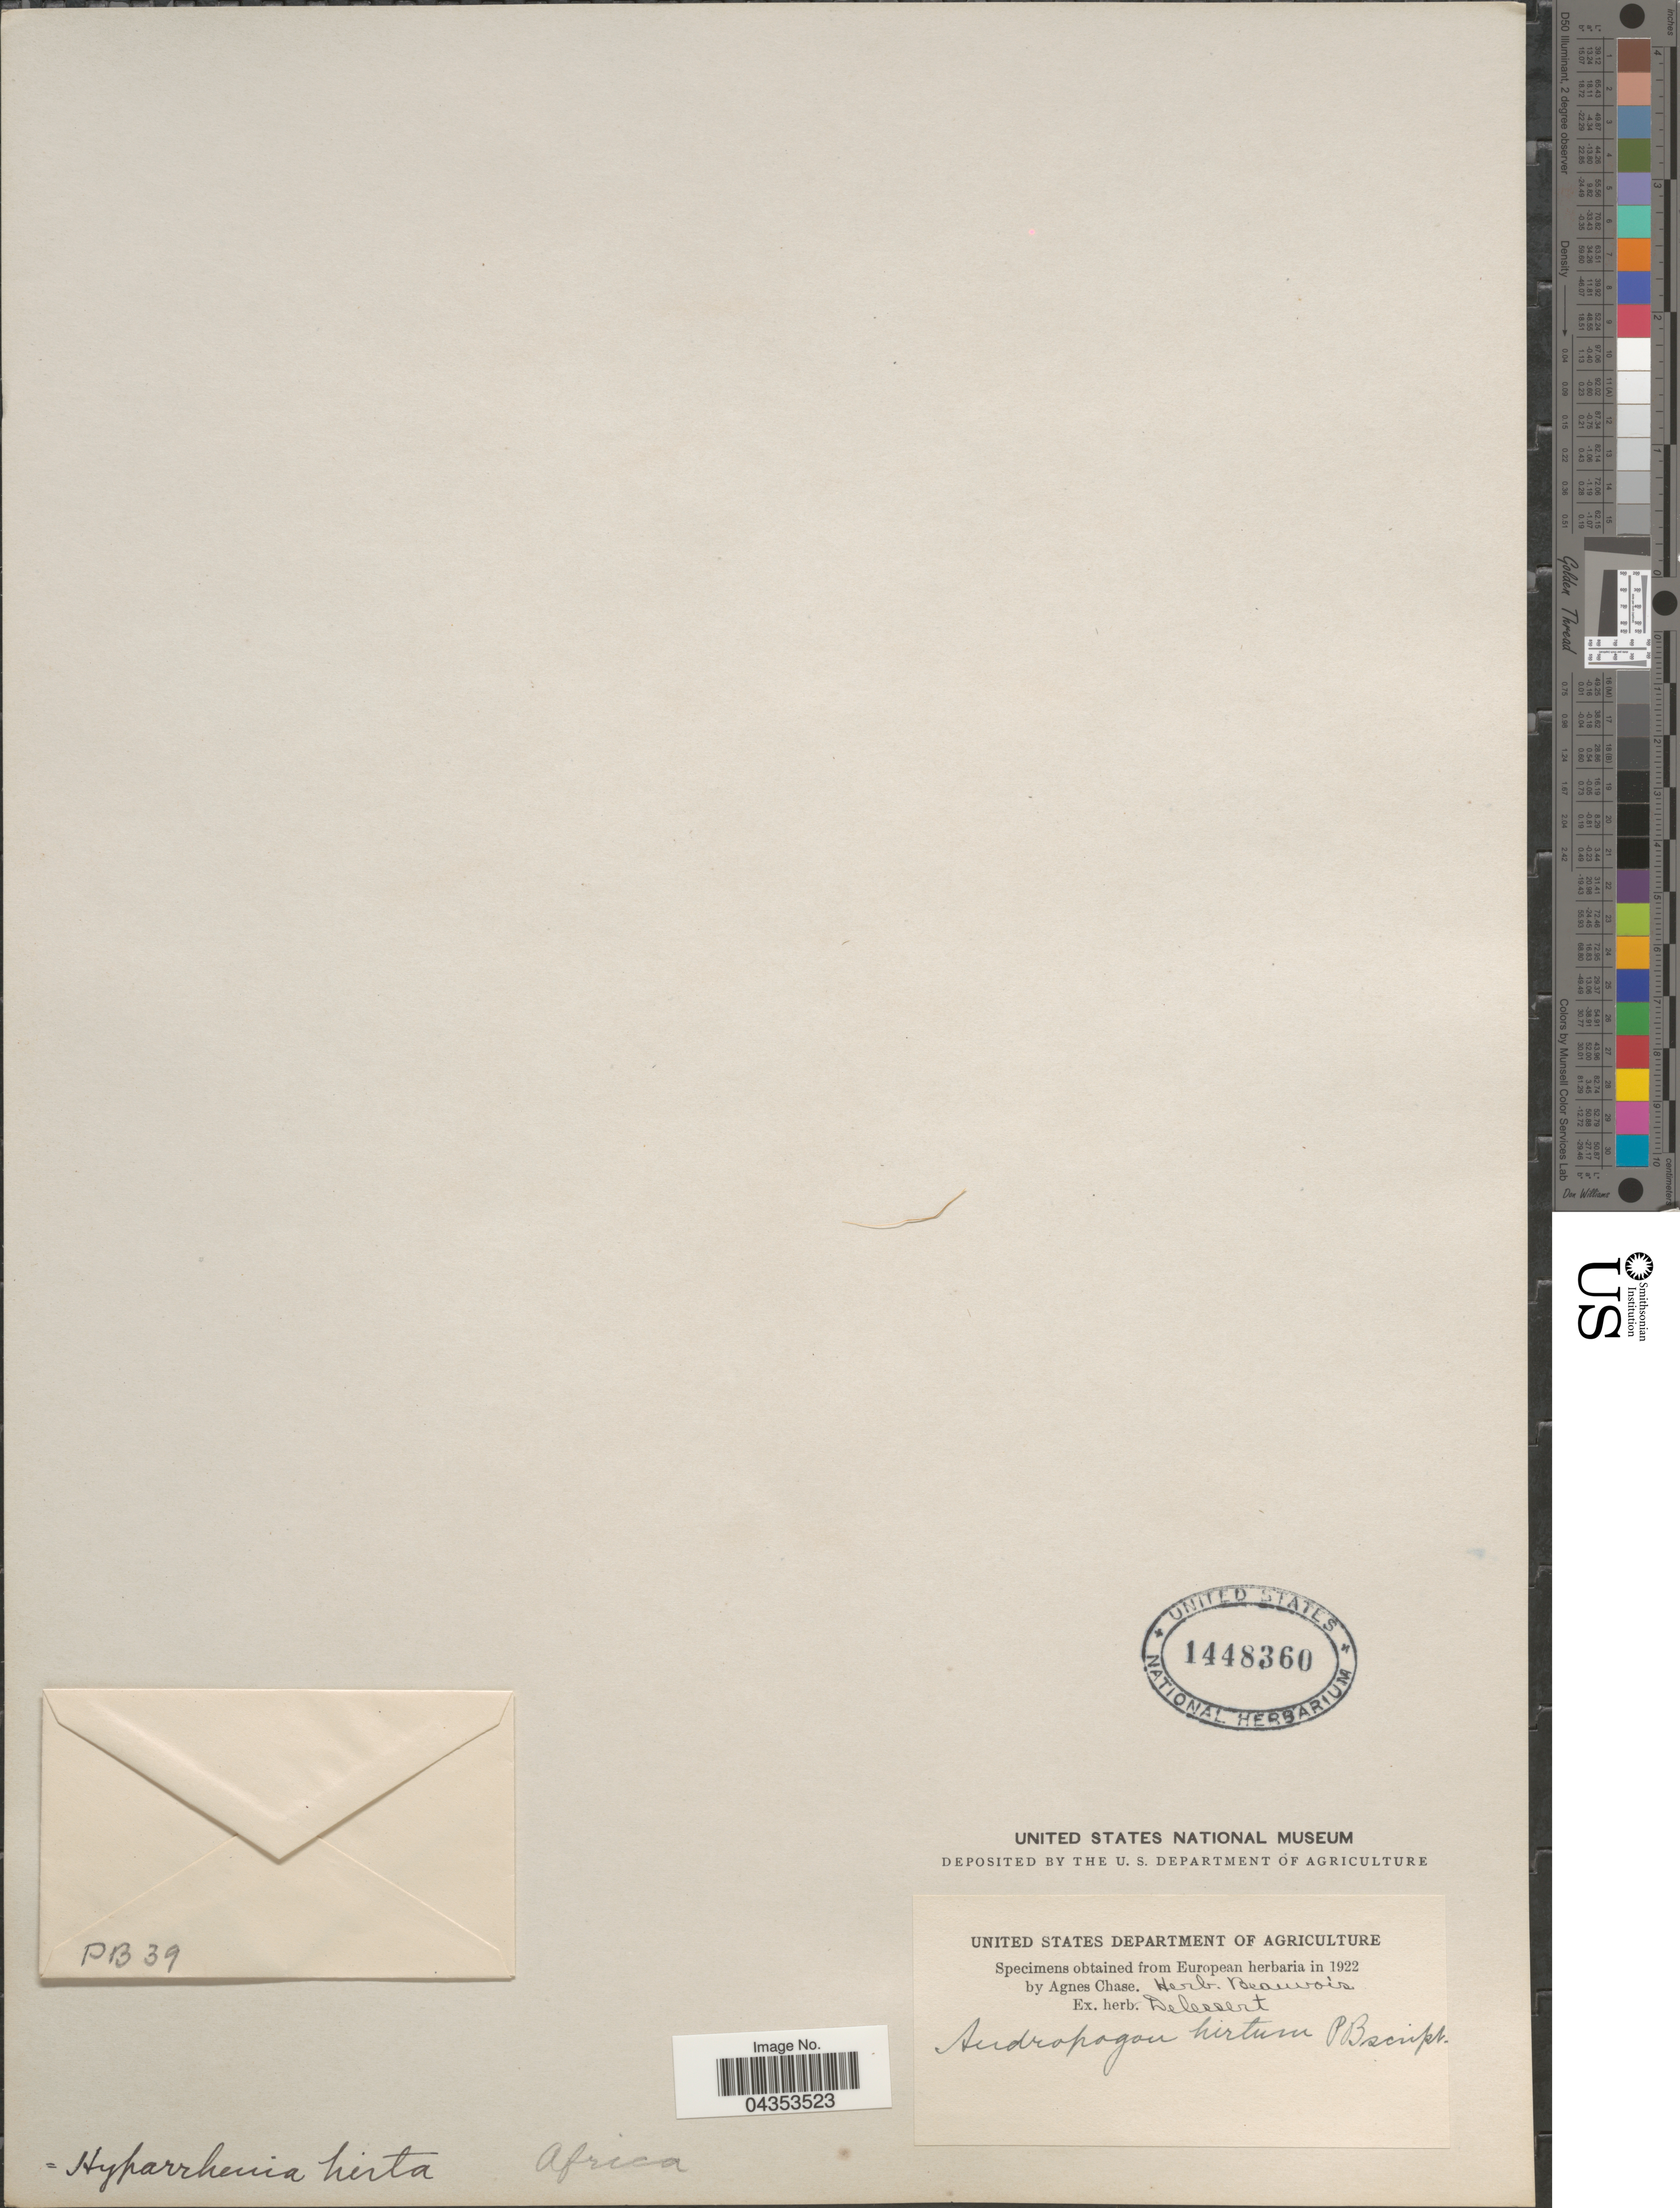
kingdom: Plantae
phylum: Tracheophyta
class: Liliopsida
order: Poales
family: Poaceae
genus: Hyparrhenia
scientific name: Hyparrhenia hirta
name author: (L.) Stapf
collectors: ex herb. Delessert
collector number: PB39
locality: Africa.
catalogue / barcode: US 1448360